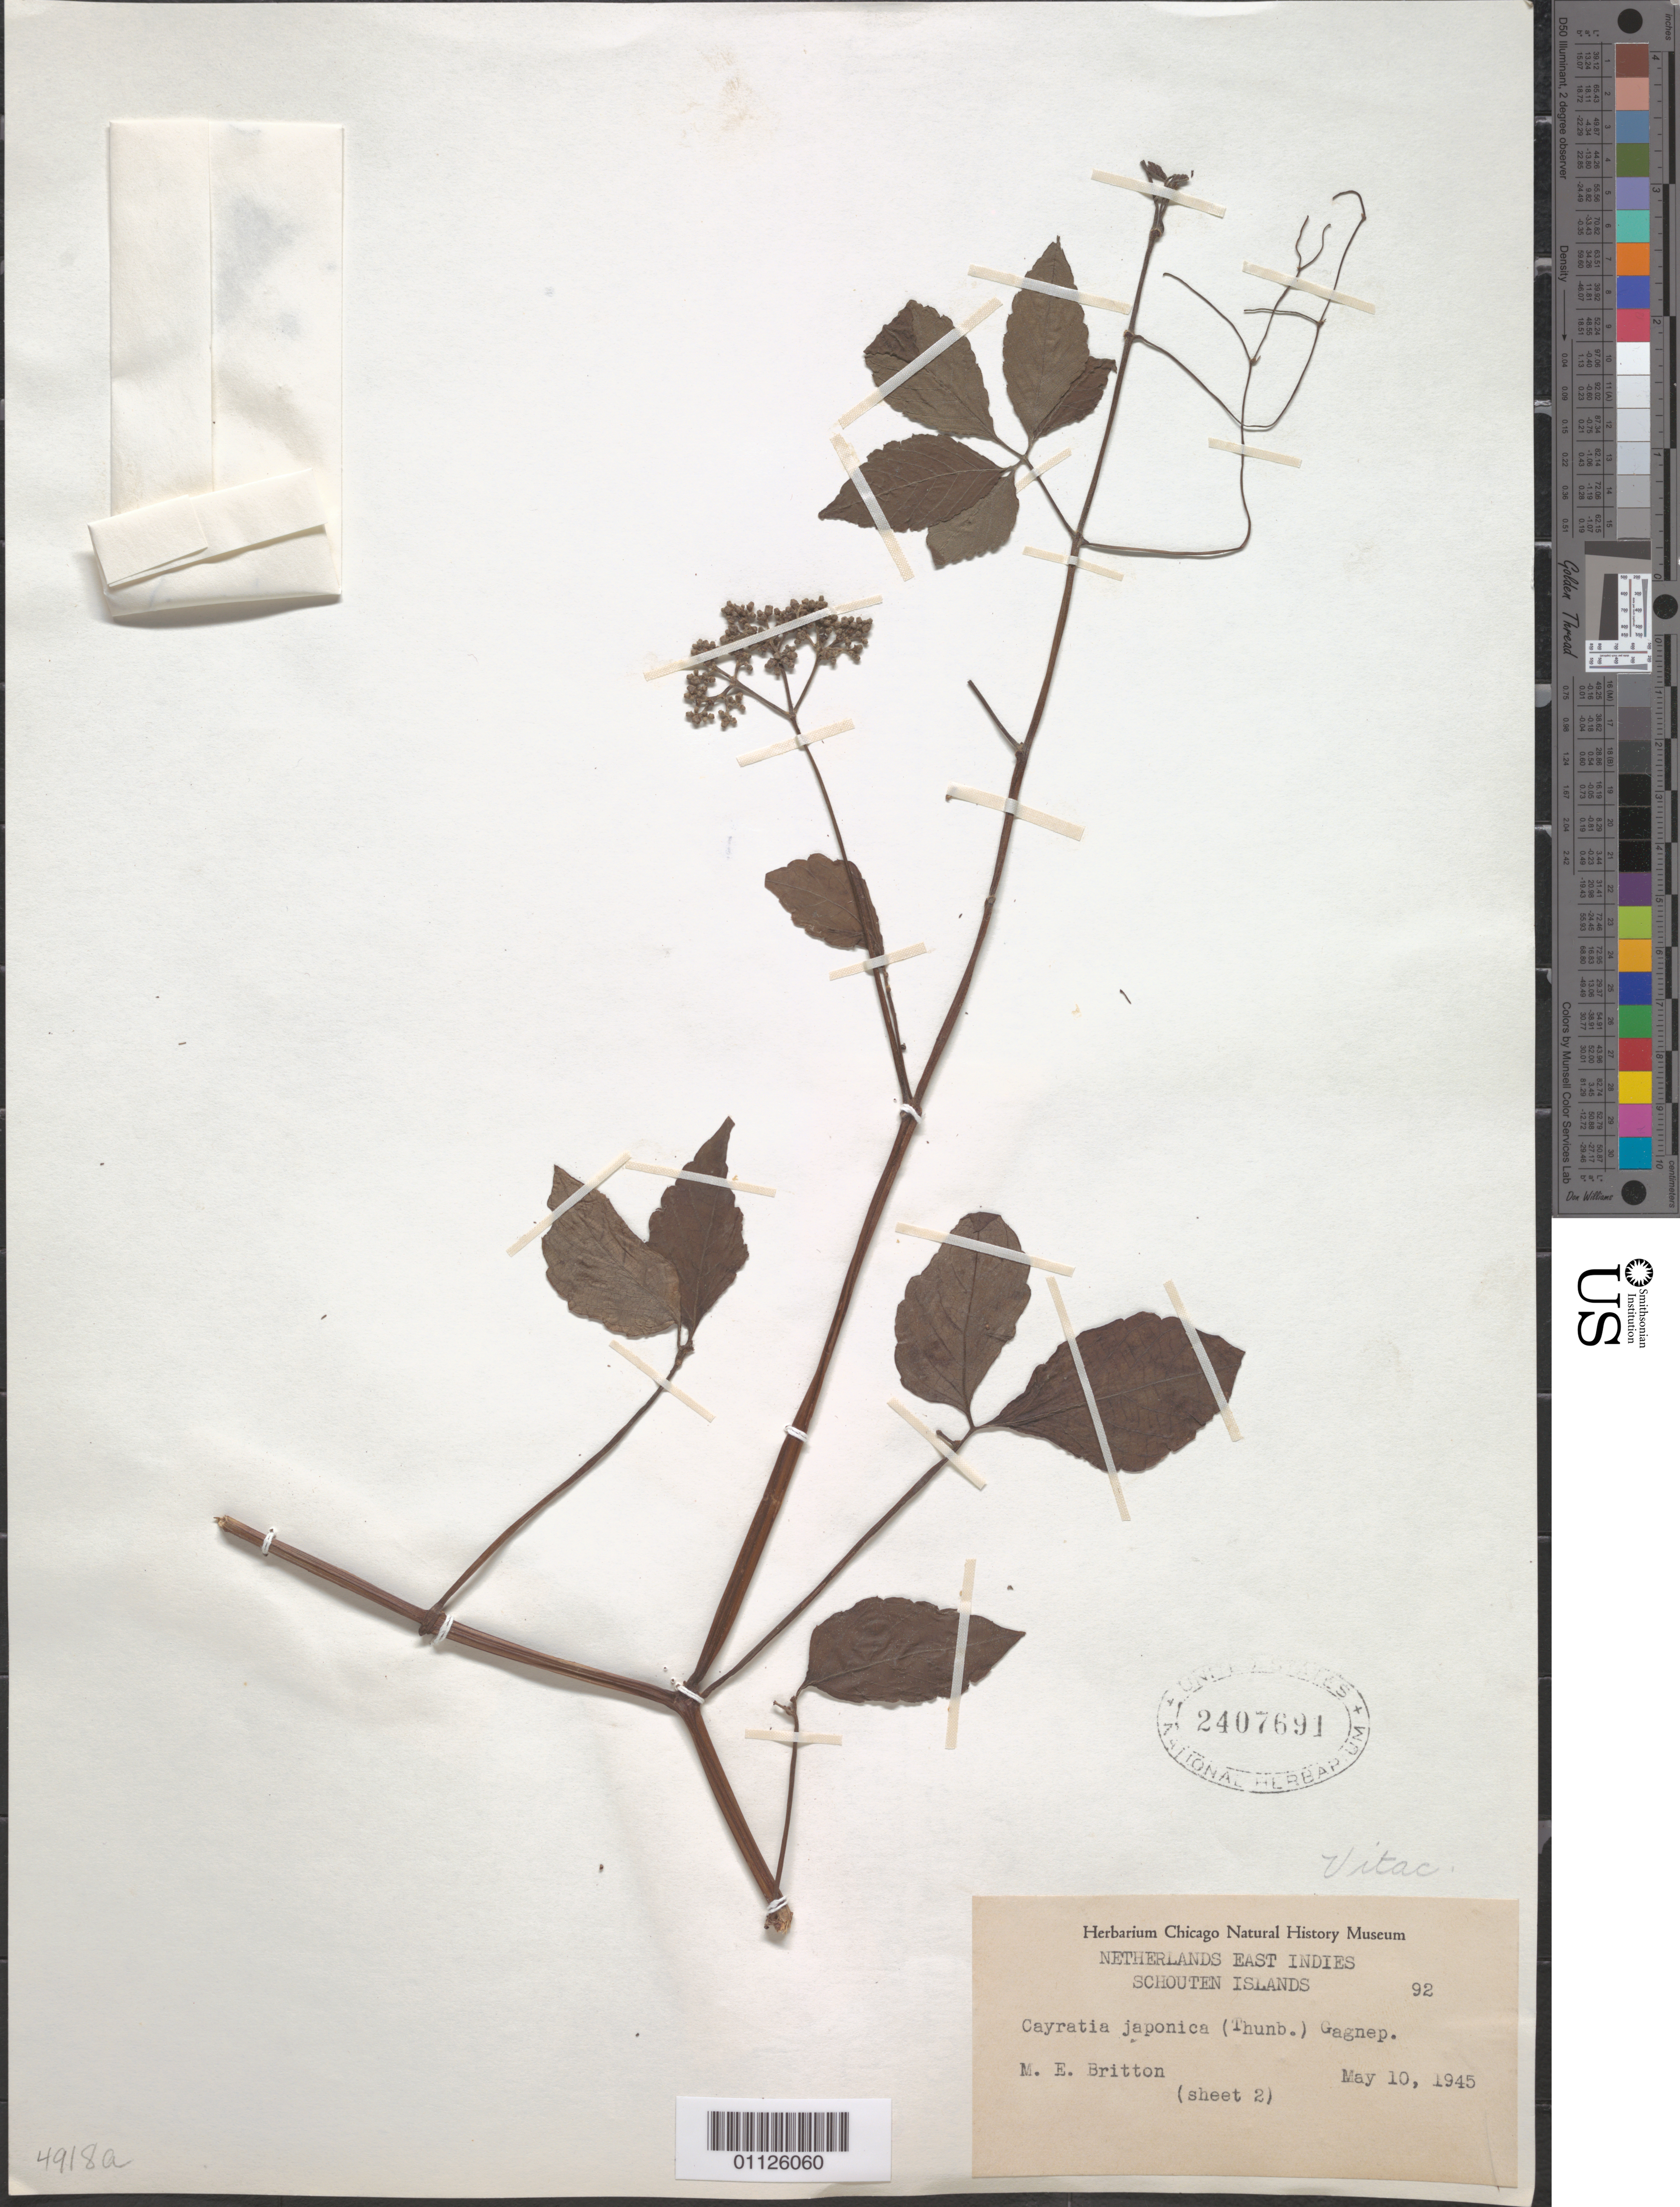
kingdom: Plantae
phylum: Tracheophyta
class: Magnoliopsida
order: Vitales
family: Vitaceae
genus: Causonis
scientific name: Causonis japonica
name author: (Thunb.) Raf.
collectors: M. E. Britton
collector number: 92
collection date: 1945-05-10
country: Indonesia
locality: Netherlands East Indies. Schouten Islands.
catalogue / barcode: US 2407691